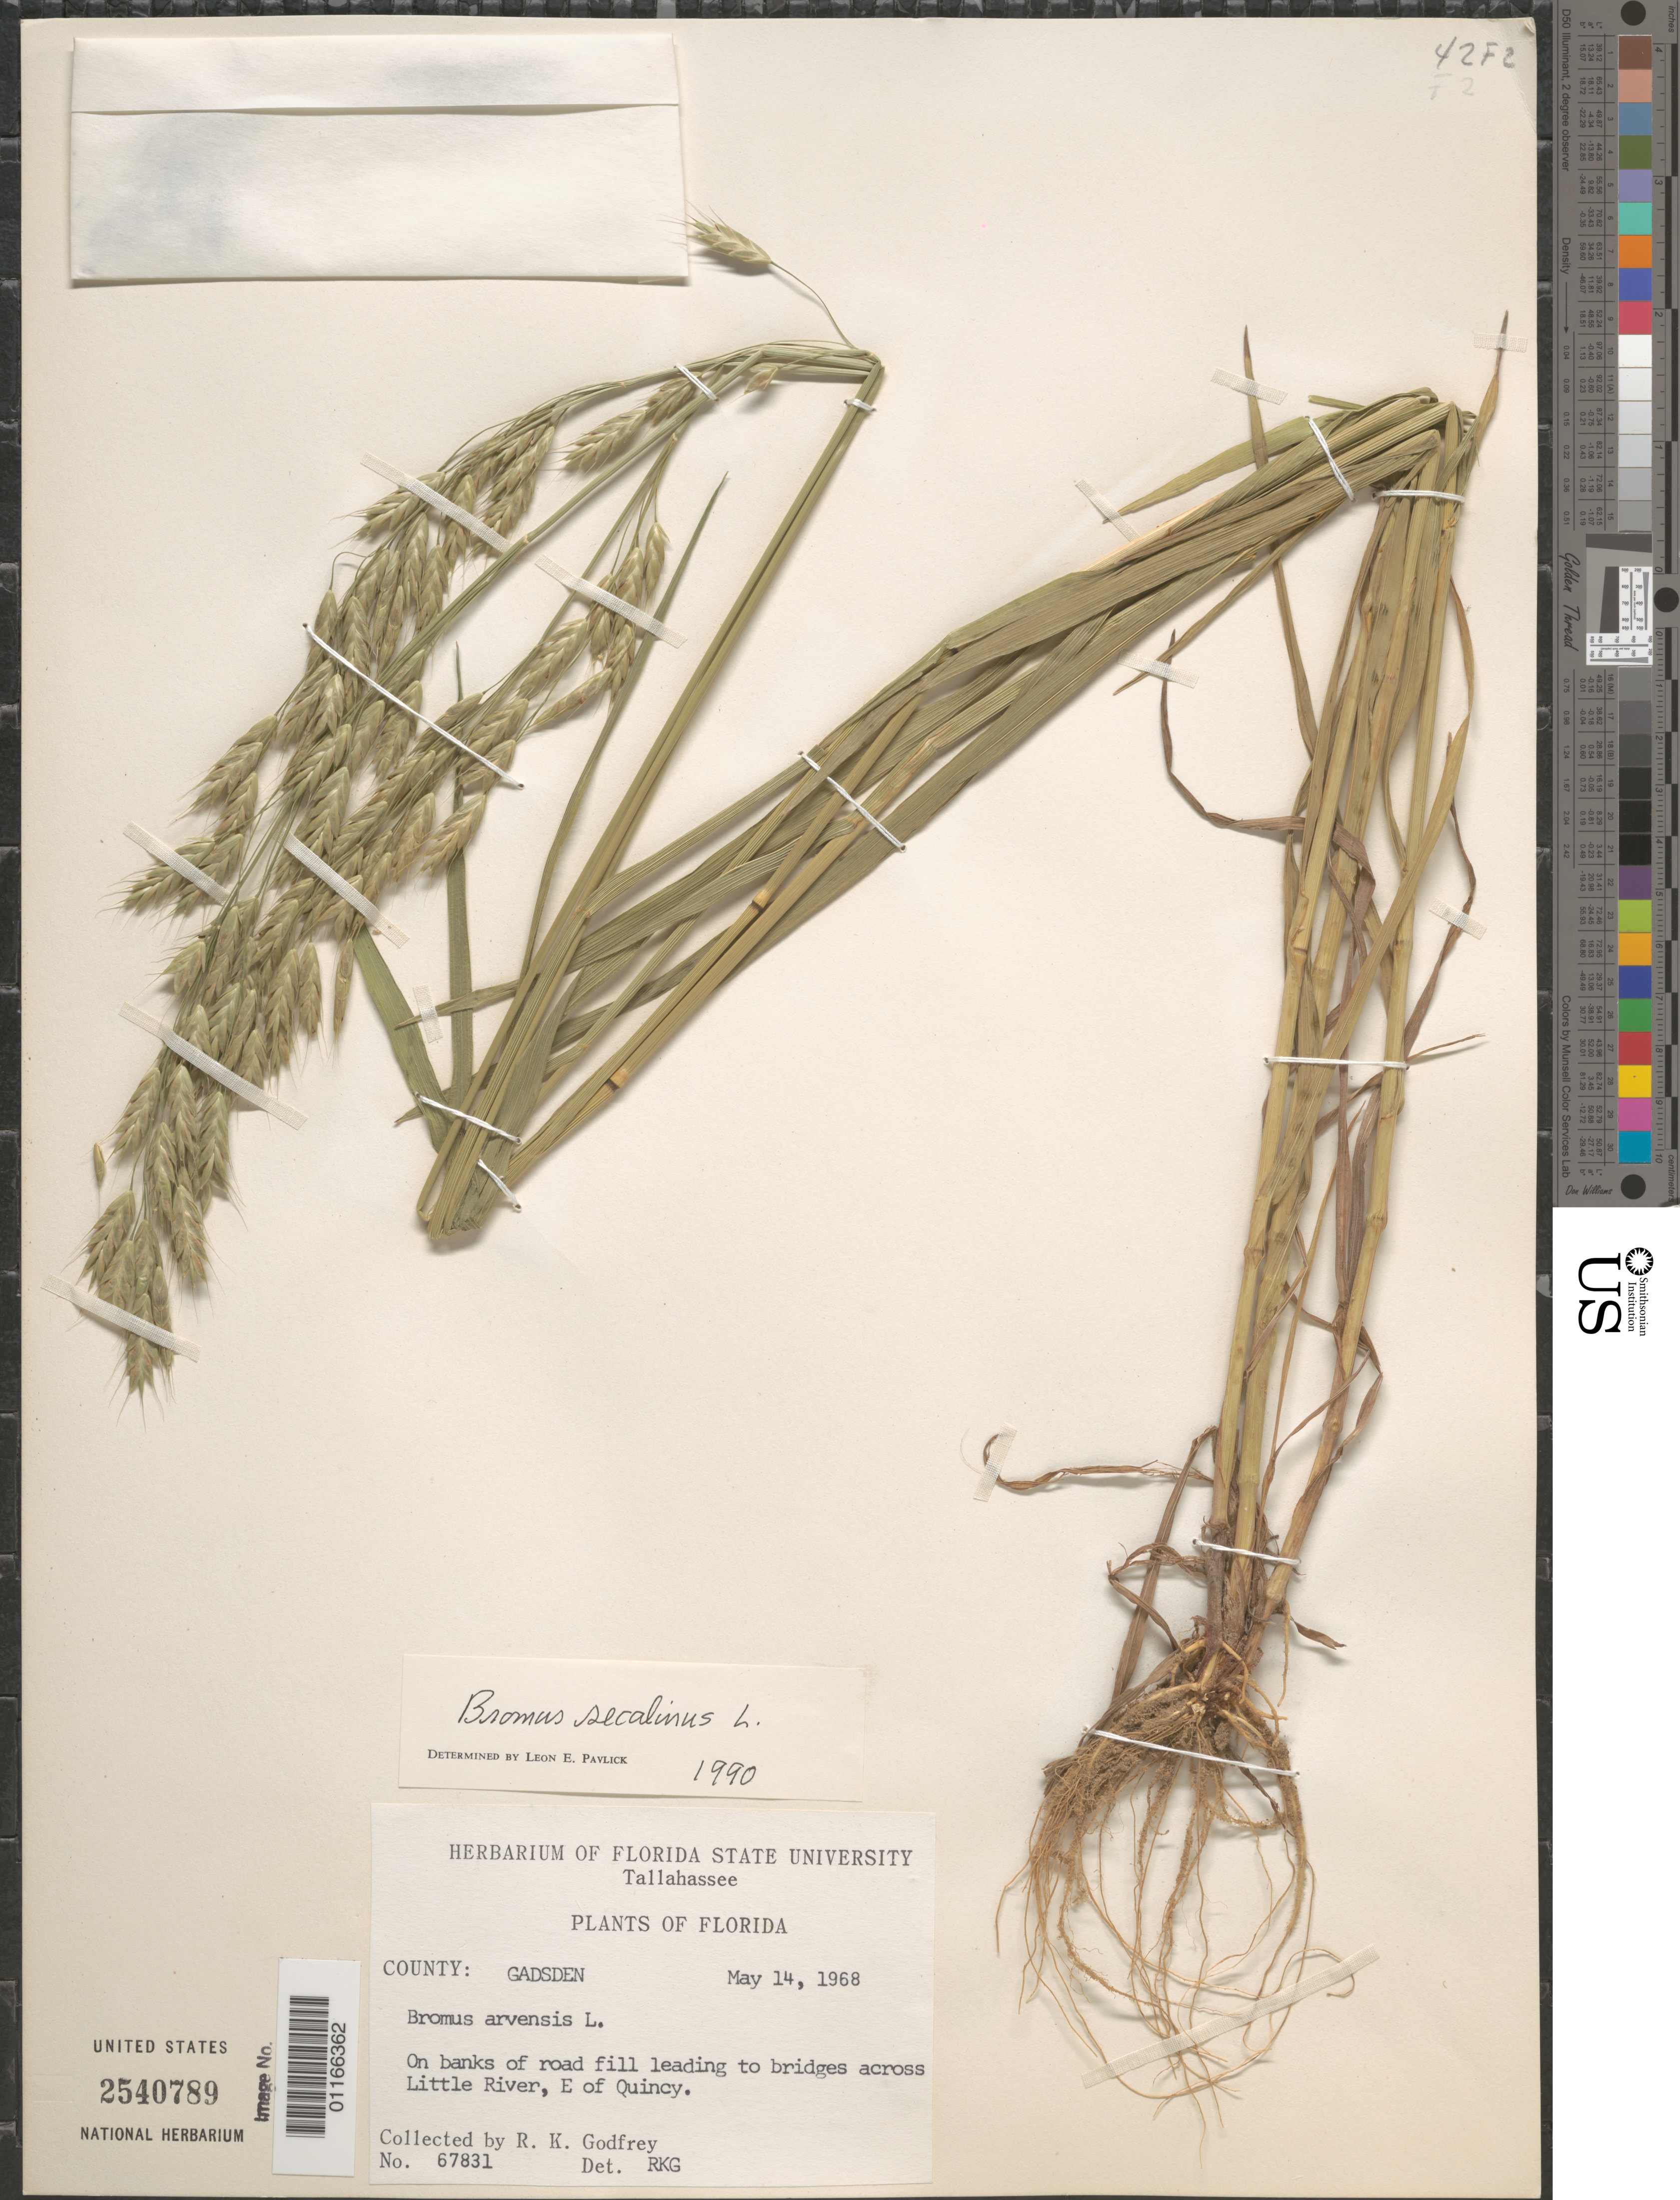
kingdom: Plantae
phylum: Tracheophyta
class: Liliopsida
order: Poales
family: Poaceae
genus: Bromus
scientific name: Bromus secalinus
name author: L.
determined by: Pavlick, L. E.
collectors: R. K. Godfrey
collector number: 67831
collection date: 1968-05-14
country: United States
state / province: Florida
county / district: Gadsden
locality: Road leading to bridge across Little River, E of Quincy.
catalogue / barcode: US 2540789